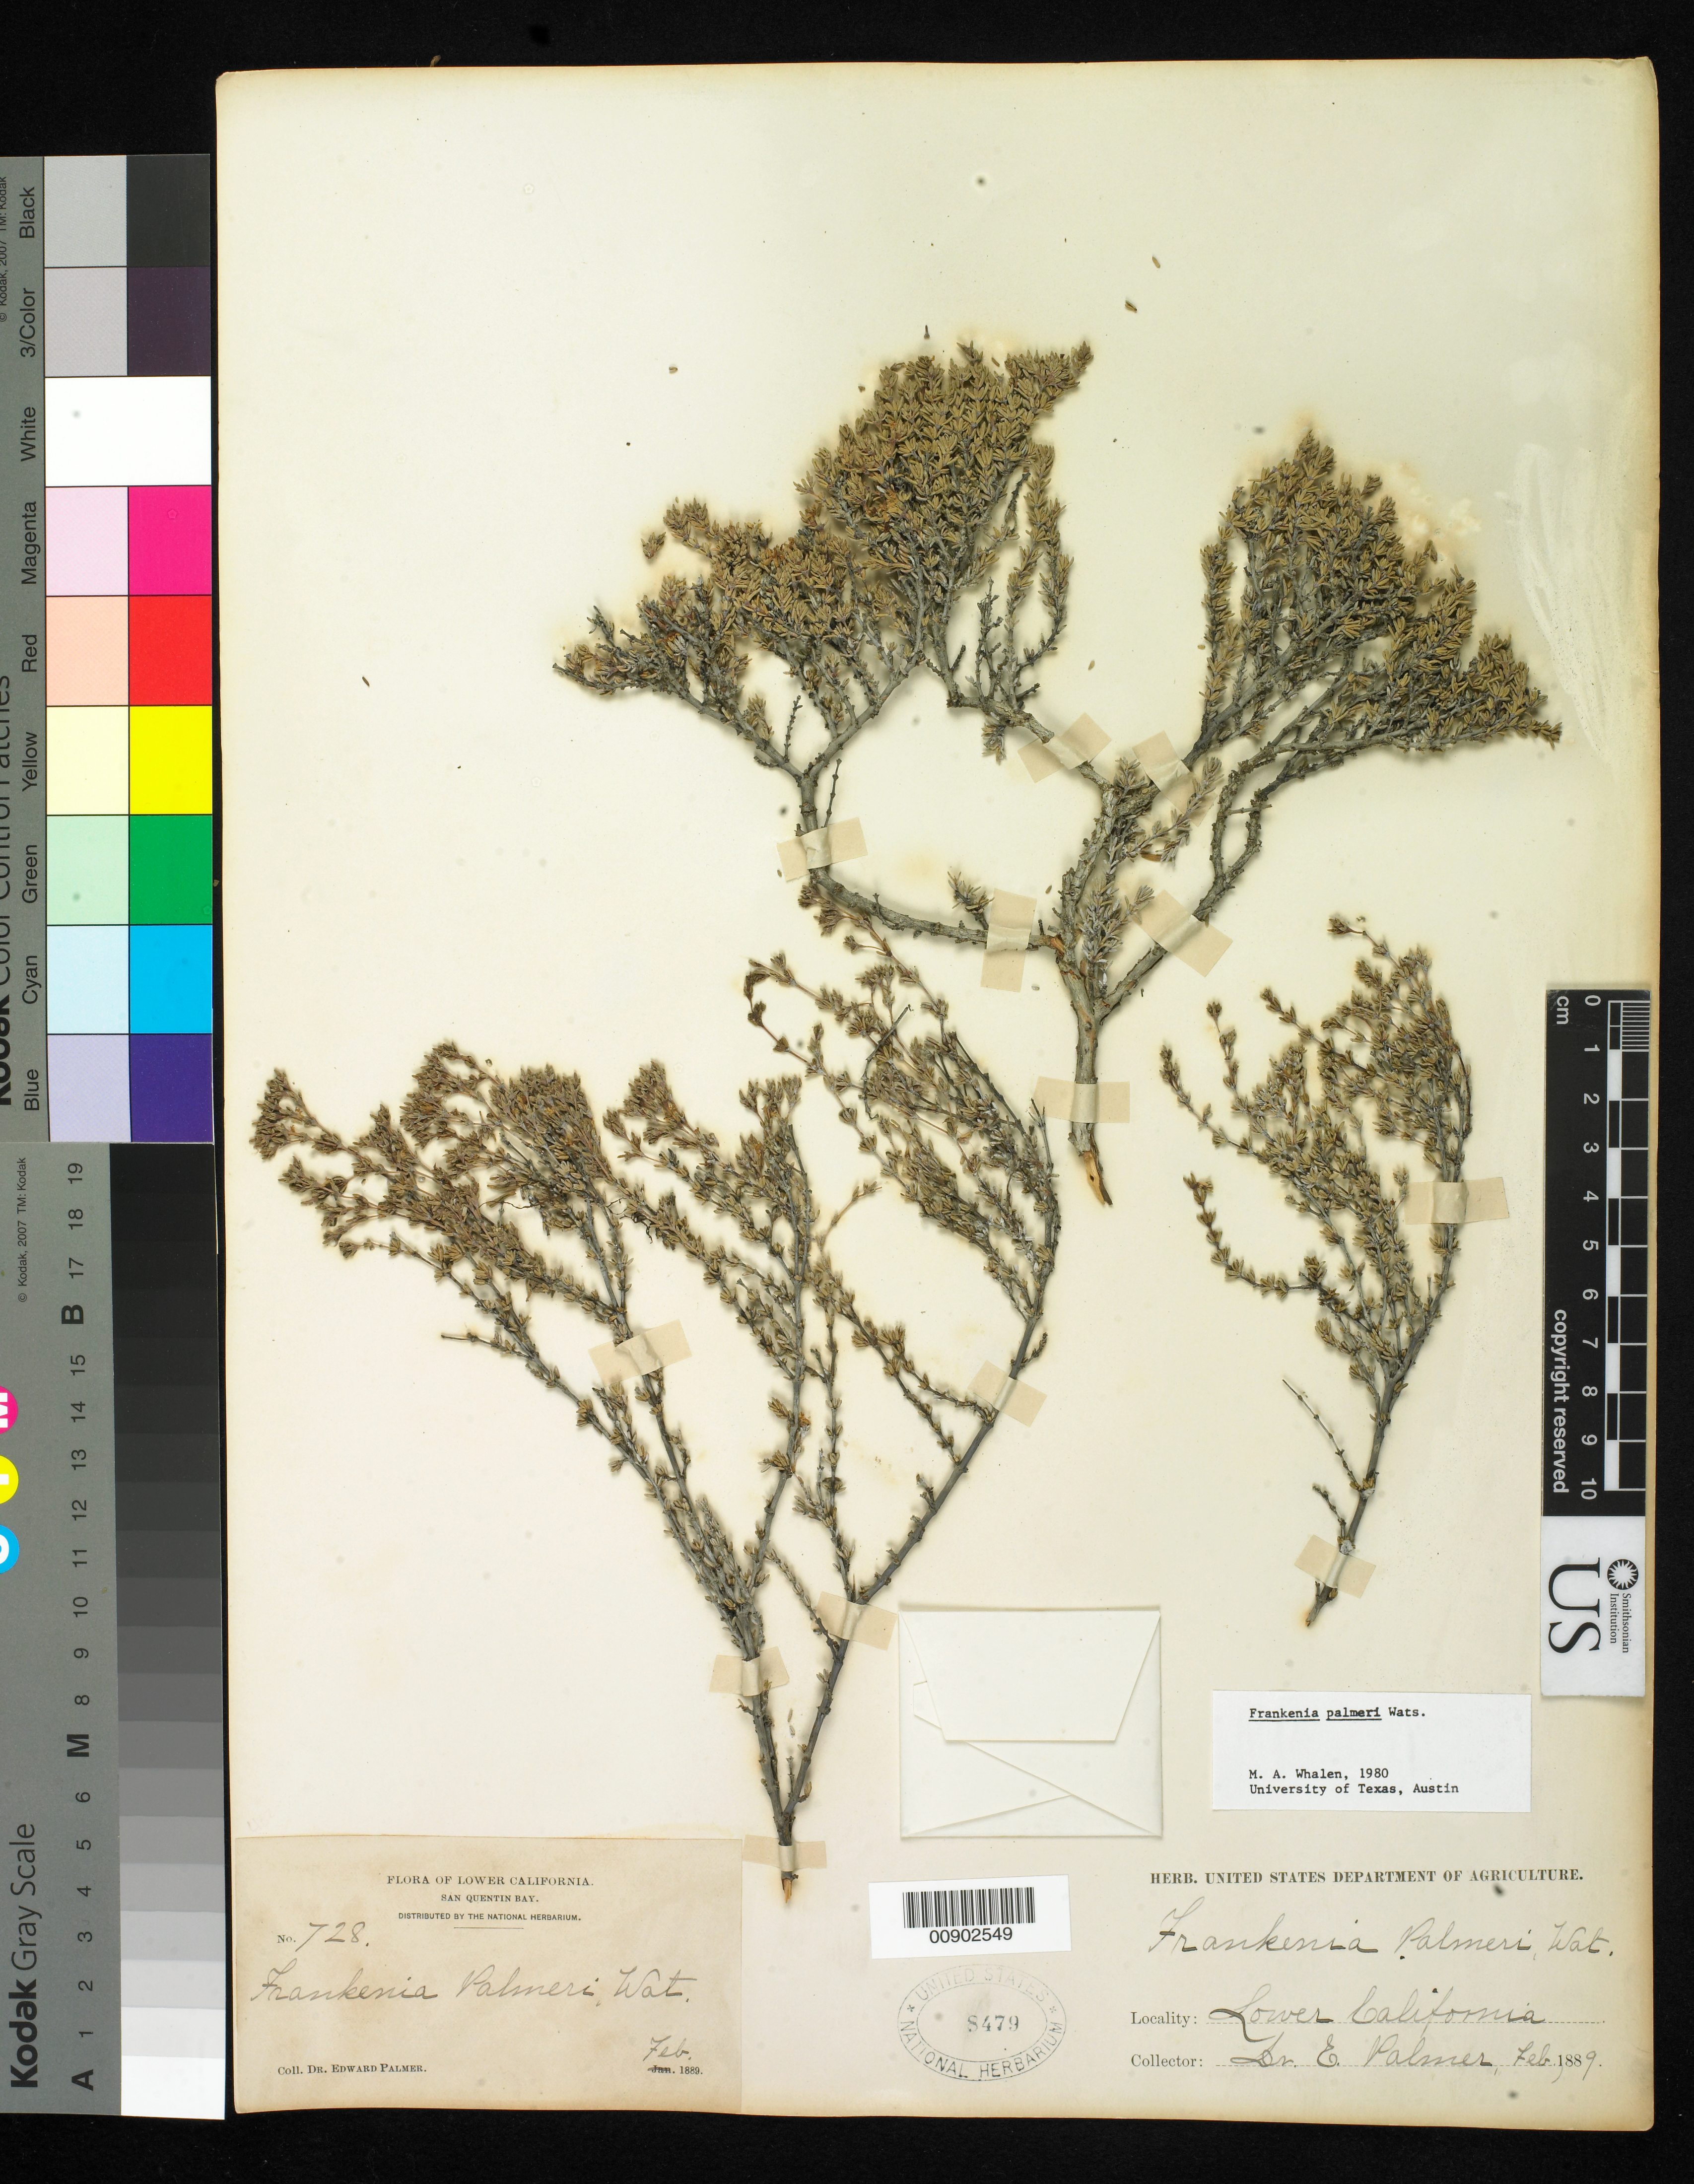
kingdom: Plantae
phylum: Tracheophyta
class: Magnoliopsida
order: Caryophyllales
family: Frankeniaceae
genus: Frankenia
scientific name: Frankenia palmeri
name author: S. Watson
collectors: E. Palmer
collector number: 728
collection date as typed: Feb 1889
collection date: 1889-02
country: Mexico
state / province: Baja California Norte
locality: San Quentin Bay, Baja California.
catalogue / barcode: US 8479